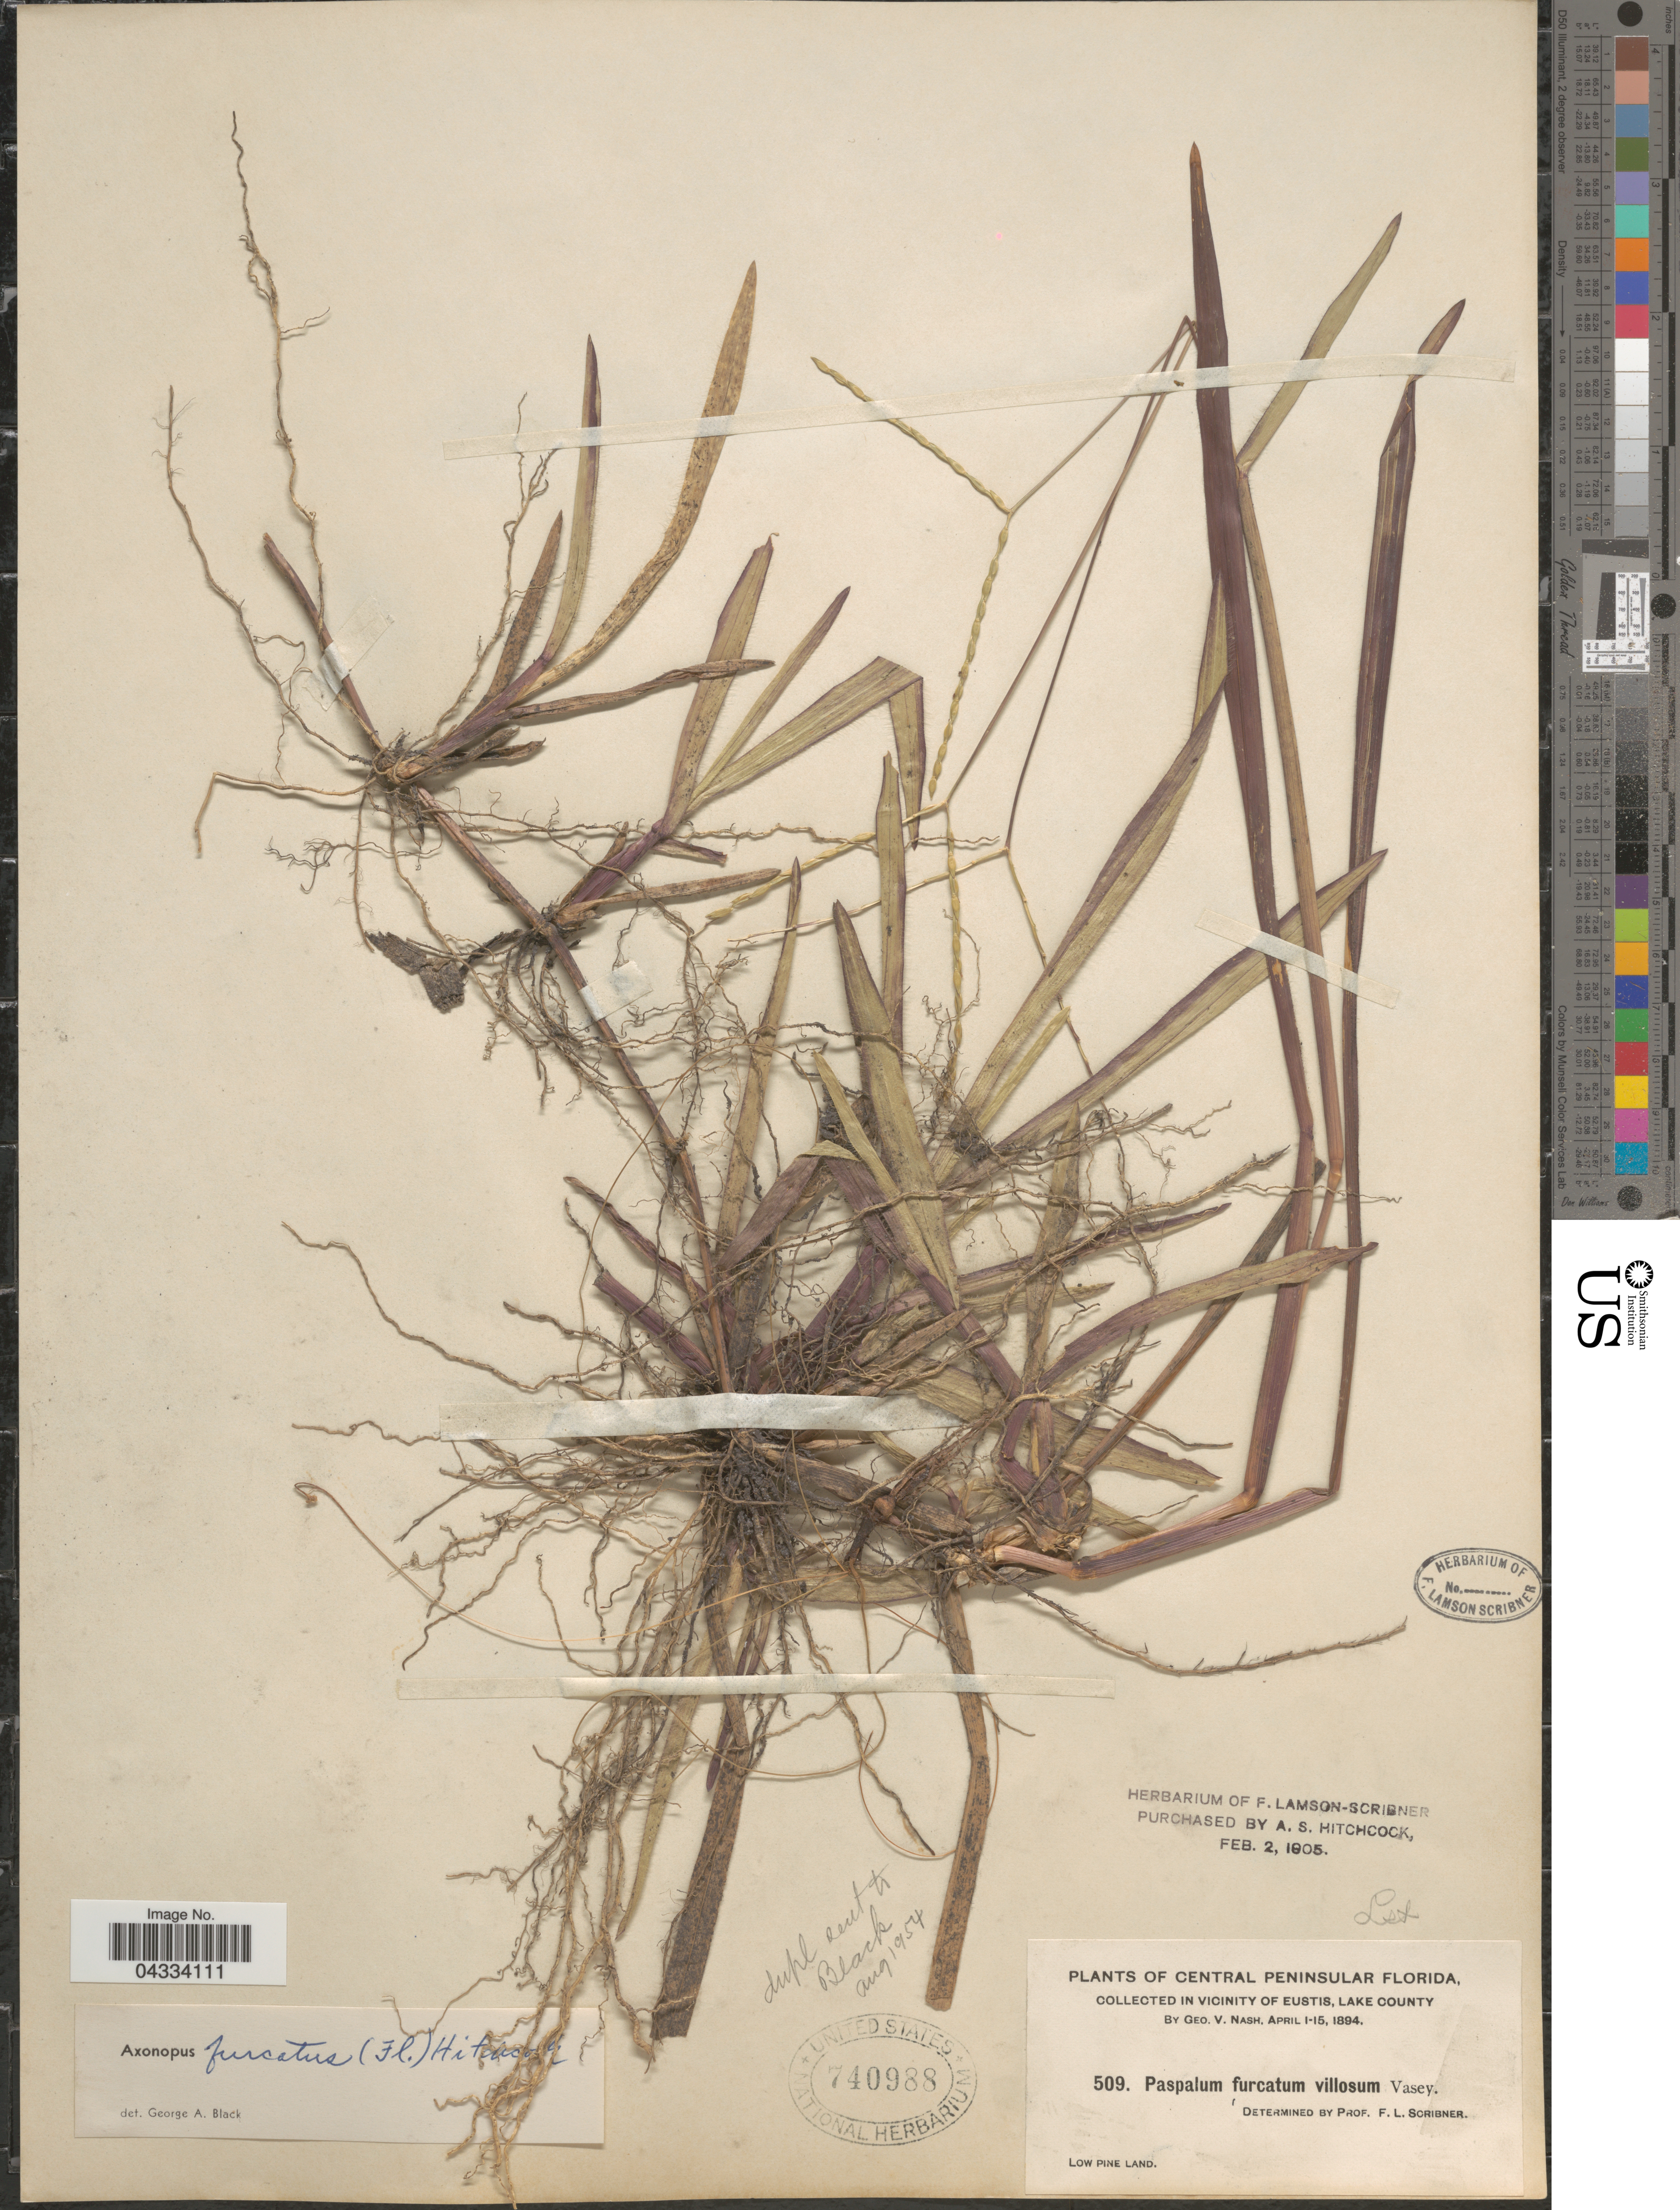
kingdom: Plantae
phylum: Tracheophyta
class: Liliopsida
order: Poales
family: Poaceae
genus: Axonopus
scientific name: Axonopus furcatus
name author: (Flüggé) Hitchc.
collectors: G. V. Nash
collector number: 509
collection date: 1894-04-01/1894-04-15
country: United States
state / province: Florida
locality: Central Peninsular Florida. In Vicinity of Eustis, Lake County.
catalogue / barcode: US 740988